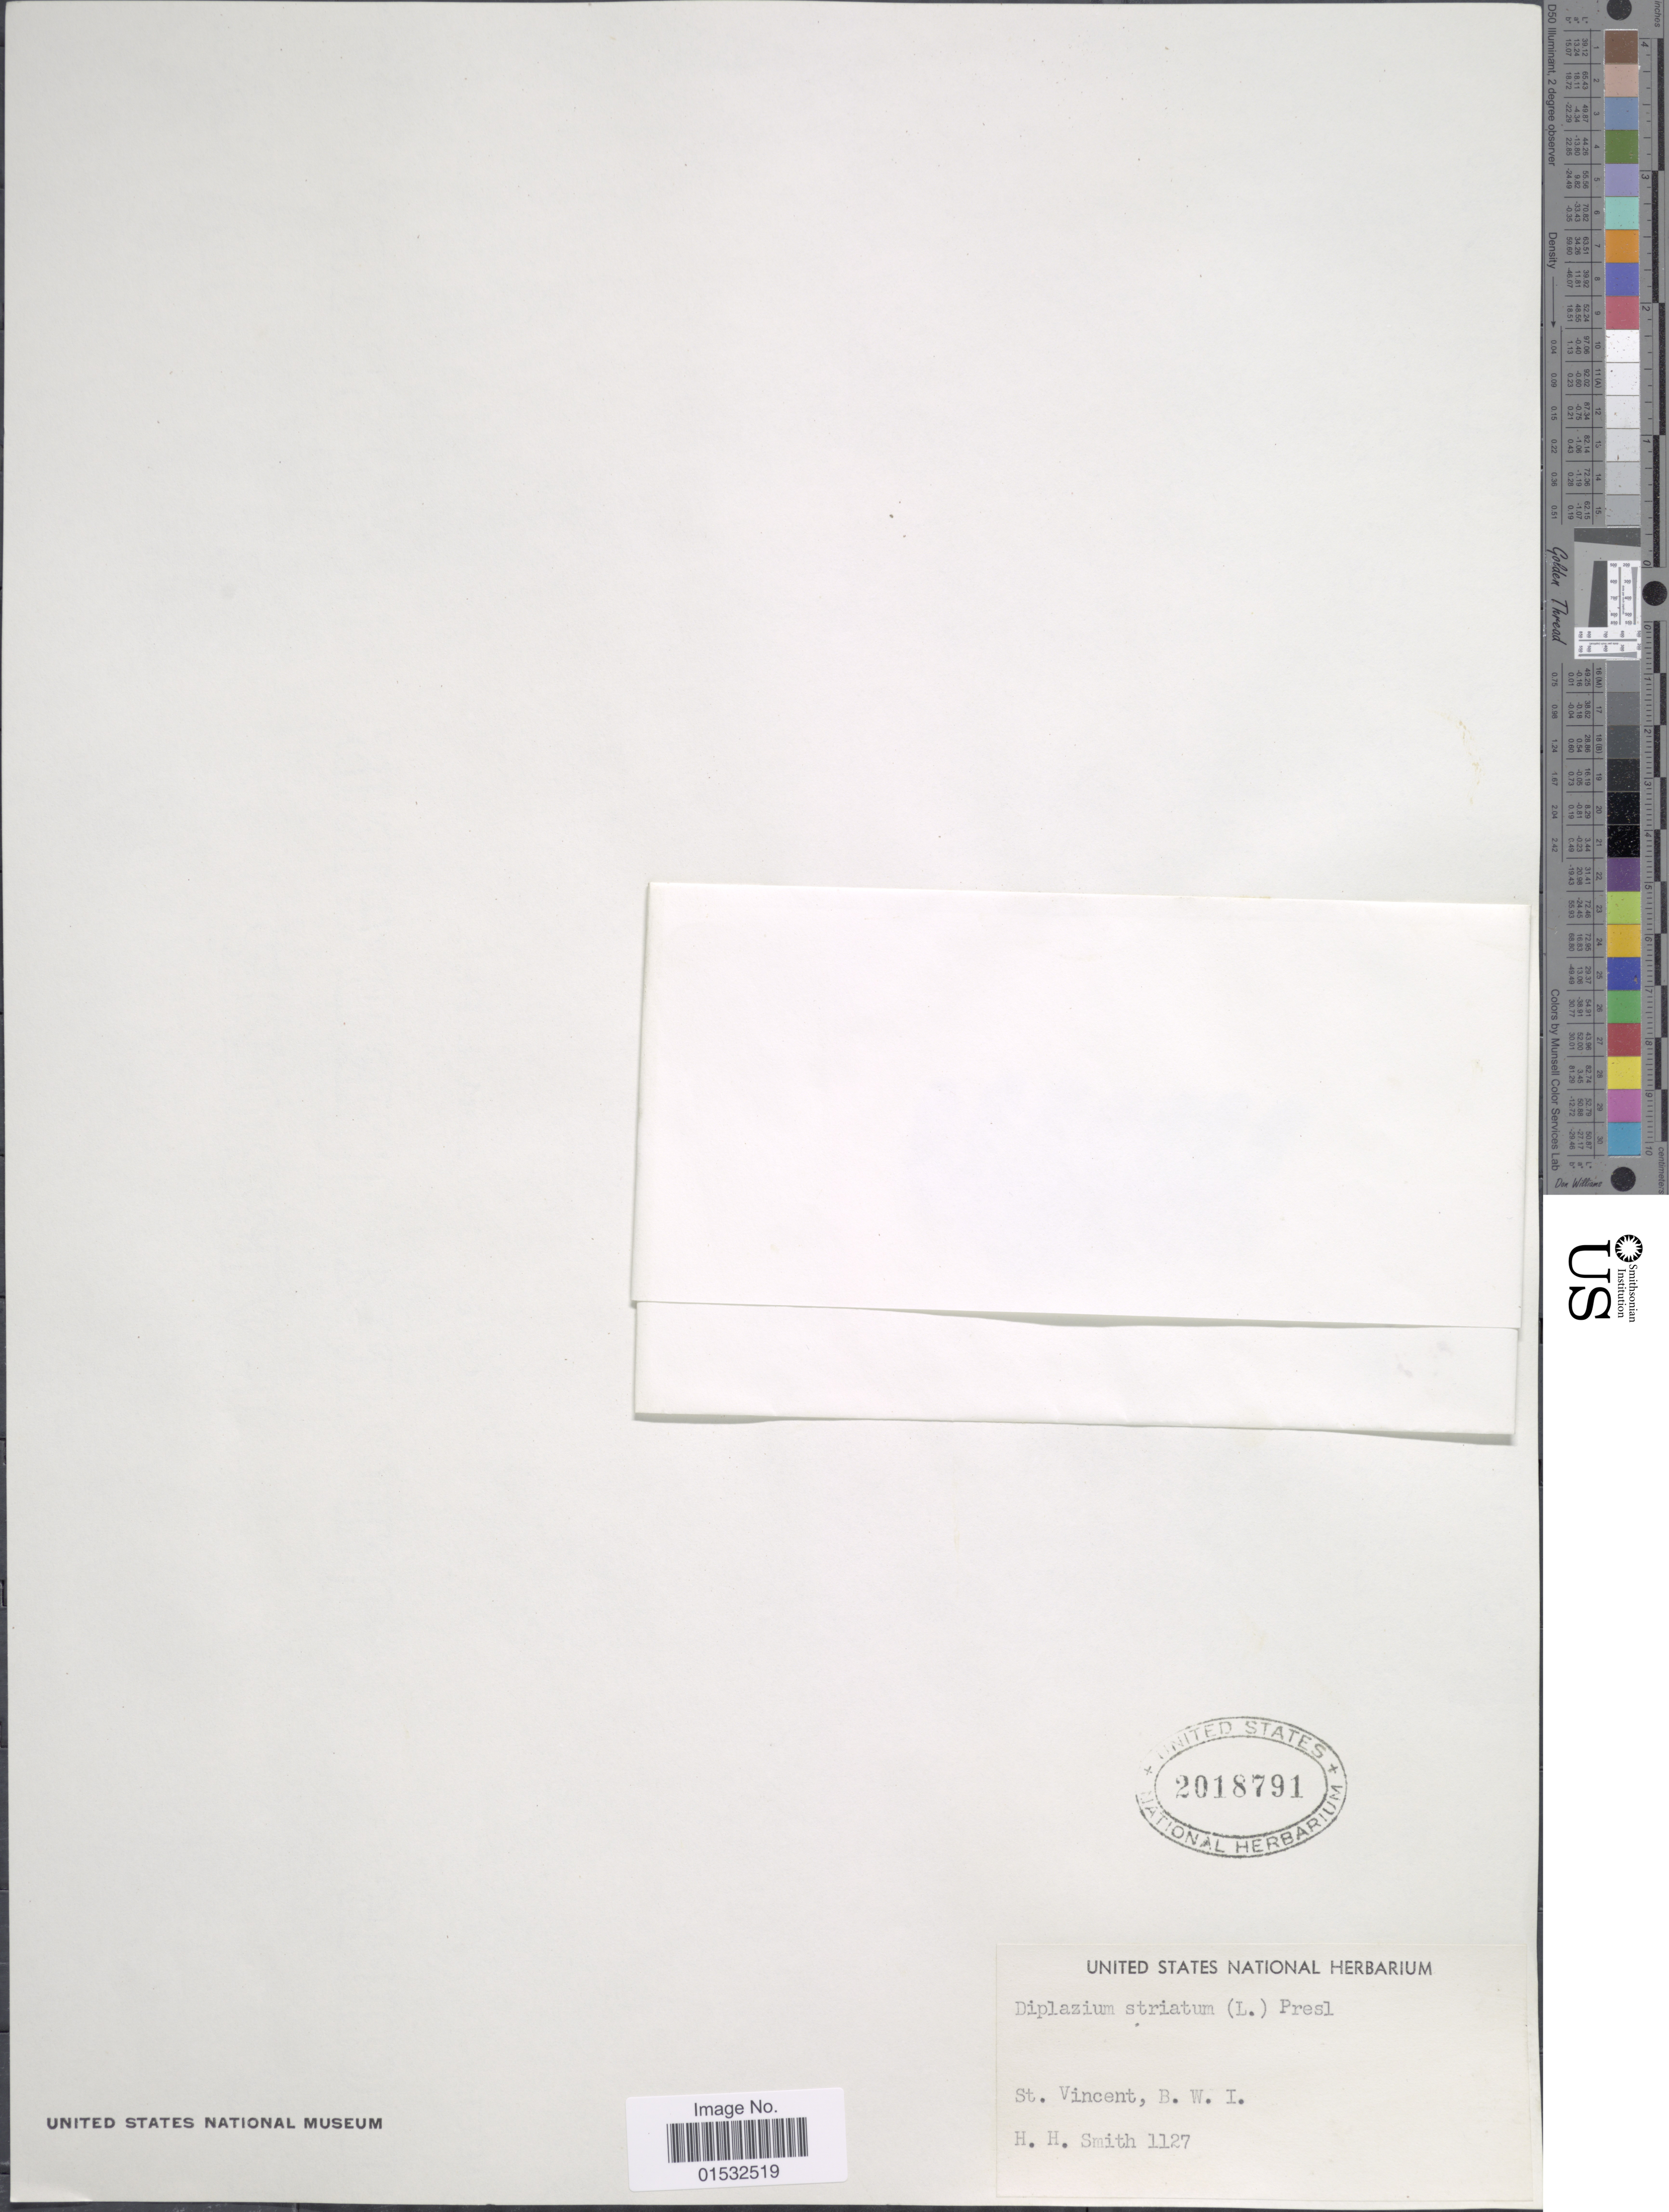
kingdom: Plantae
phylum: Tracheophyta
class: Polypodiopsida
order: Polypodiales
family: Athyriaceae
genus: Diplazium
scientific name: Diplazium striatum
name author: (L.) C. Presl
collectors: H. H. Smith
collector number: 1127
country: St. Vincent - Grenadines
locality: St. Vincent, B. W. I.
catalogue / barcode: US 2018791